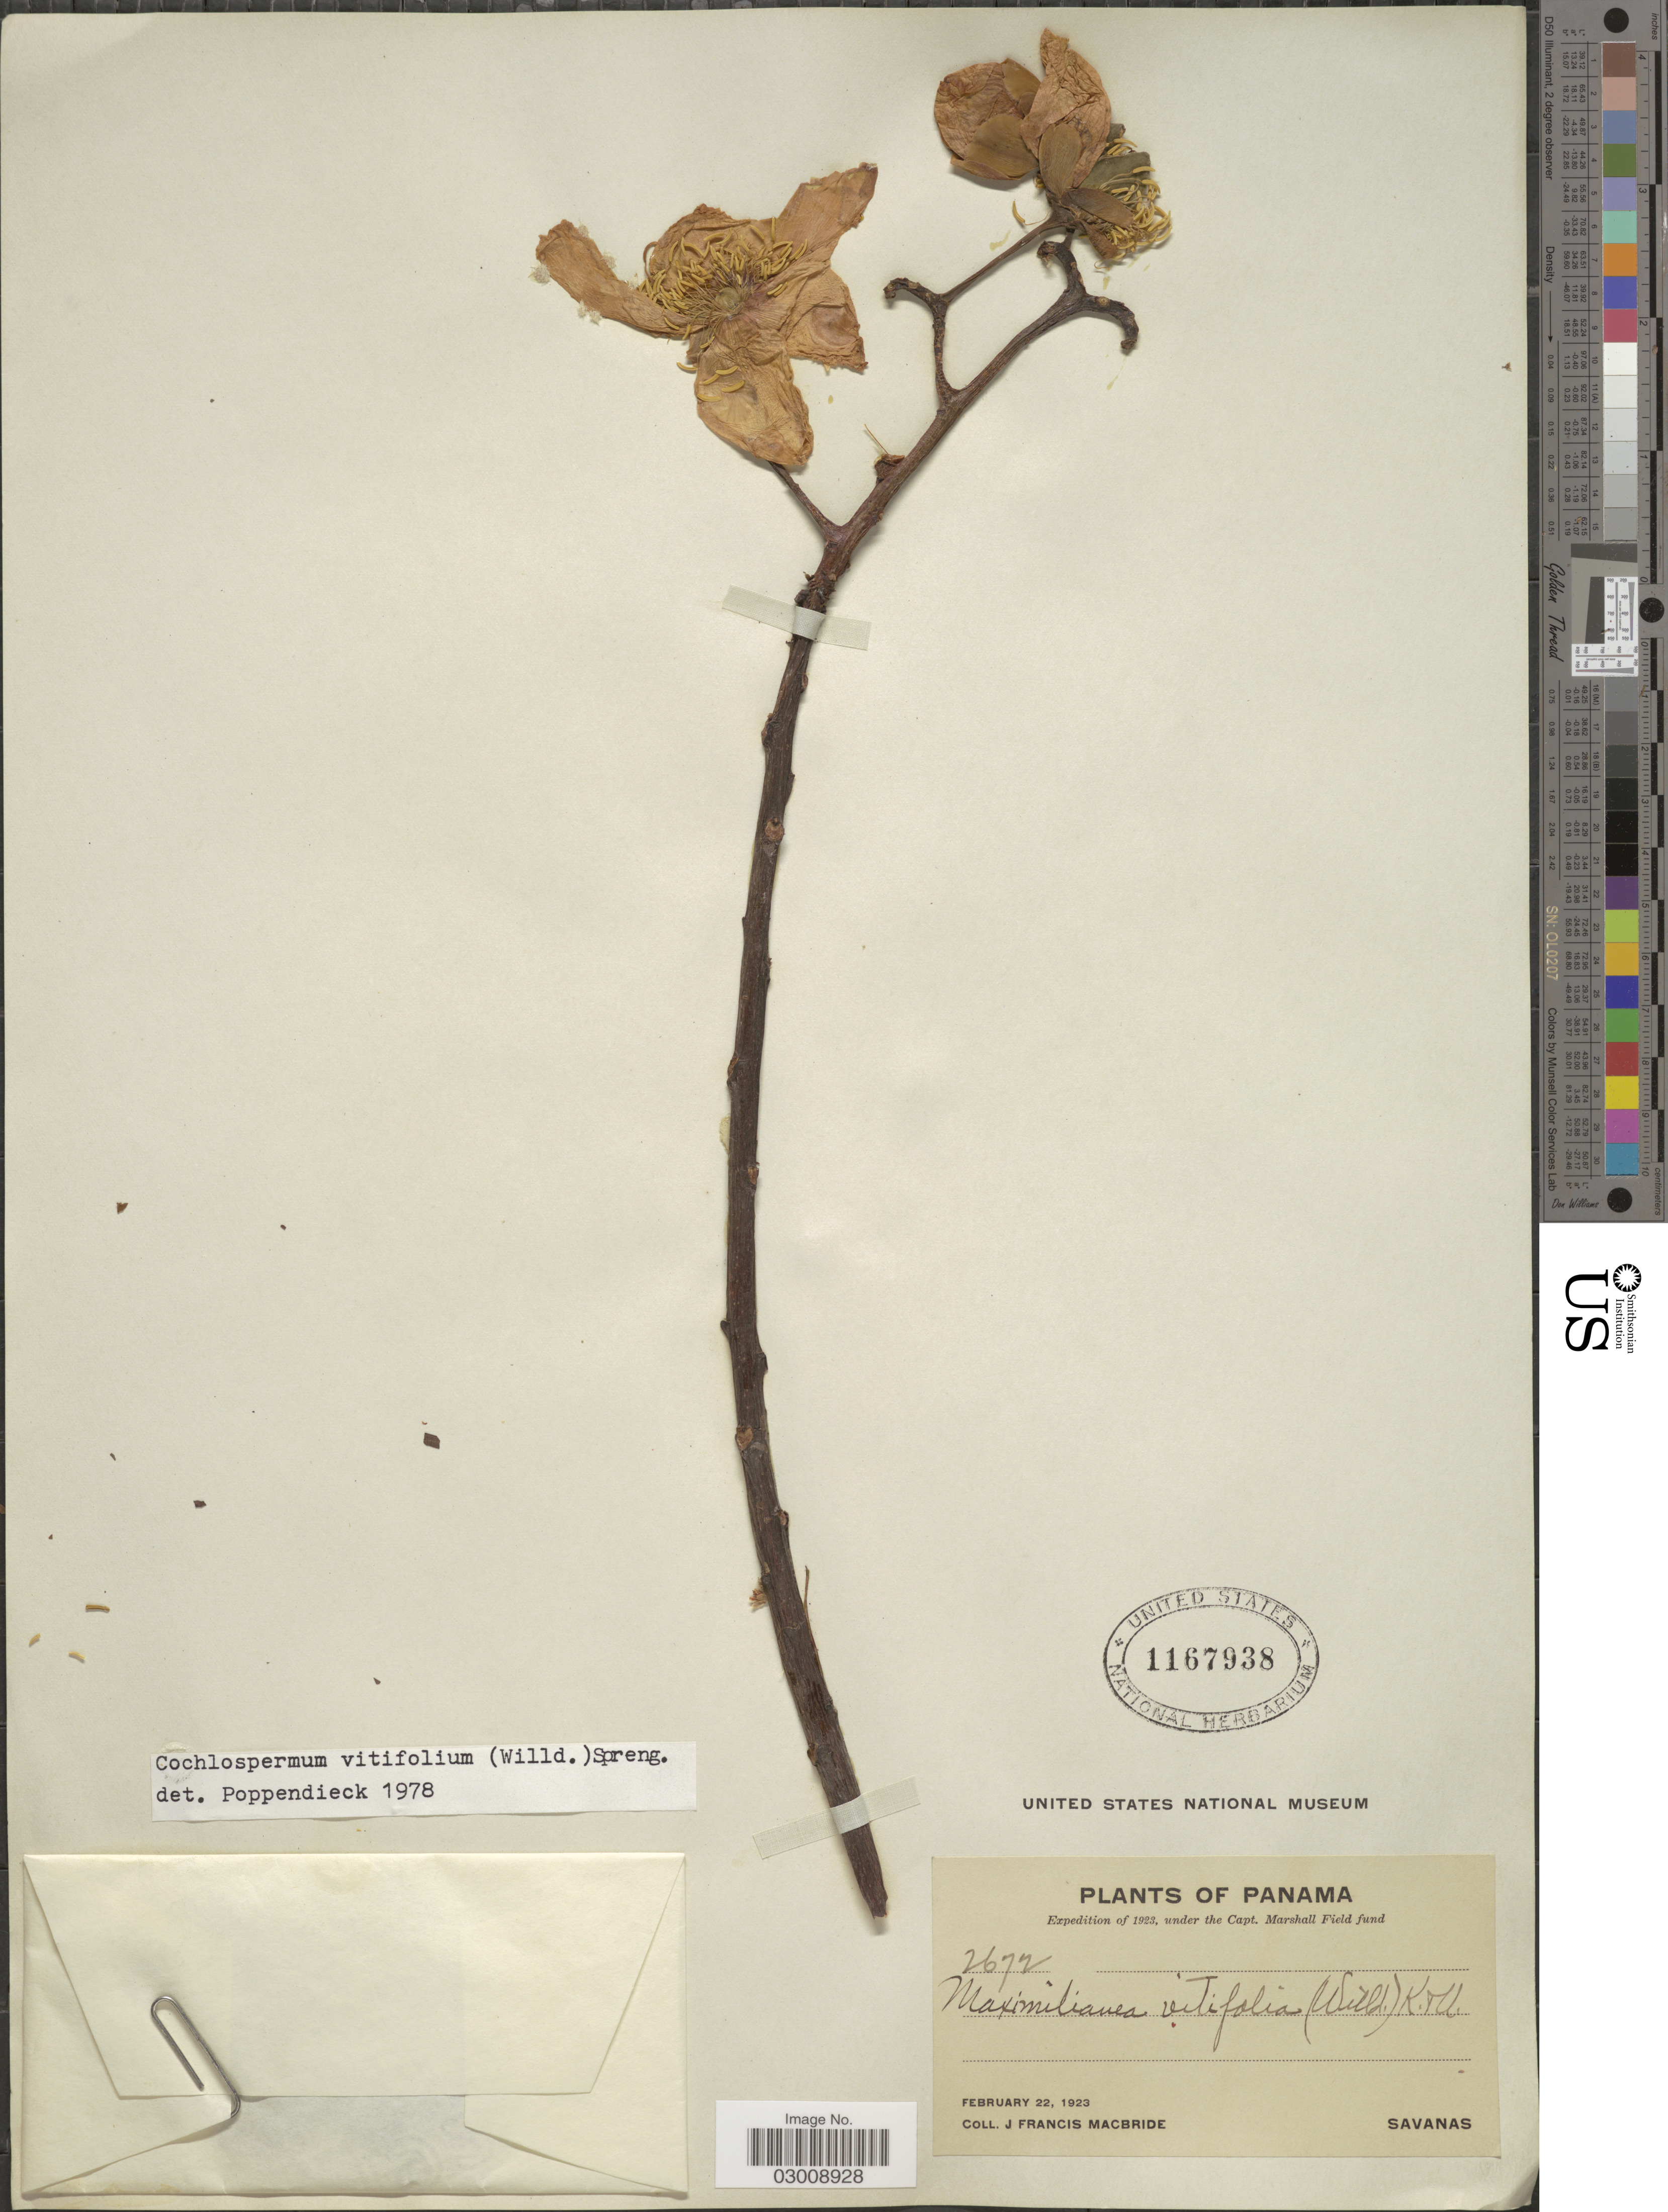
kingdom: Plantae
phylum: Tracheophyta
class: Magnoliopsida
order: Malvales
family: Cochlospermaceae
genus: Cochlospermum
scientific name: Cochlospermum vitifolium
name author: (Willd.) Spreng.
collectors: J. F. Macbride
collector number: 2672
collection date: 1923-02-22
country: Panama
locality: Savanas.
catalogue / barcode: US 1167938